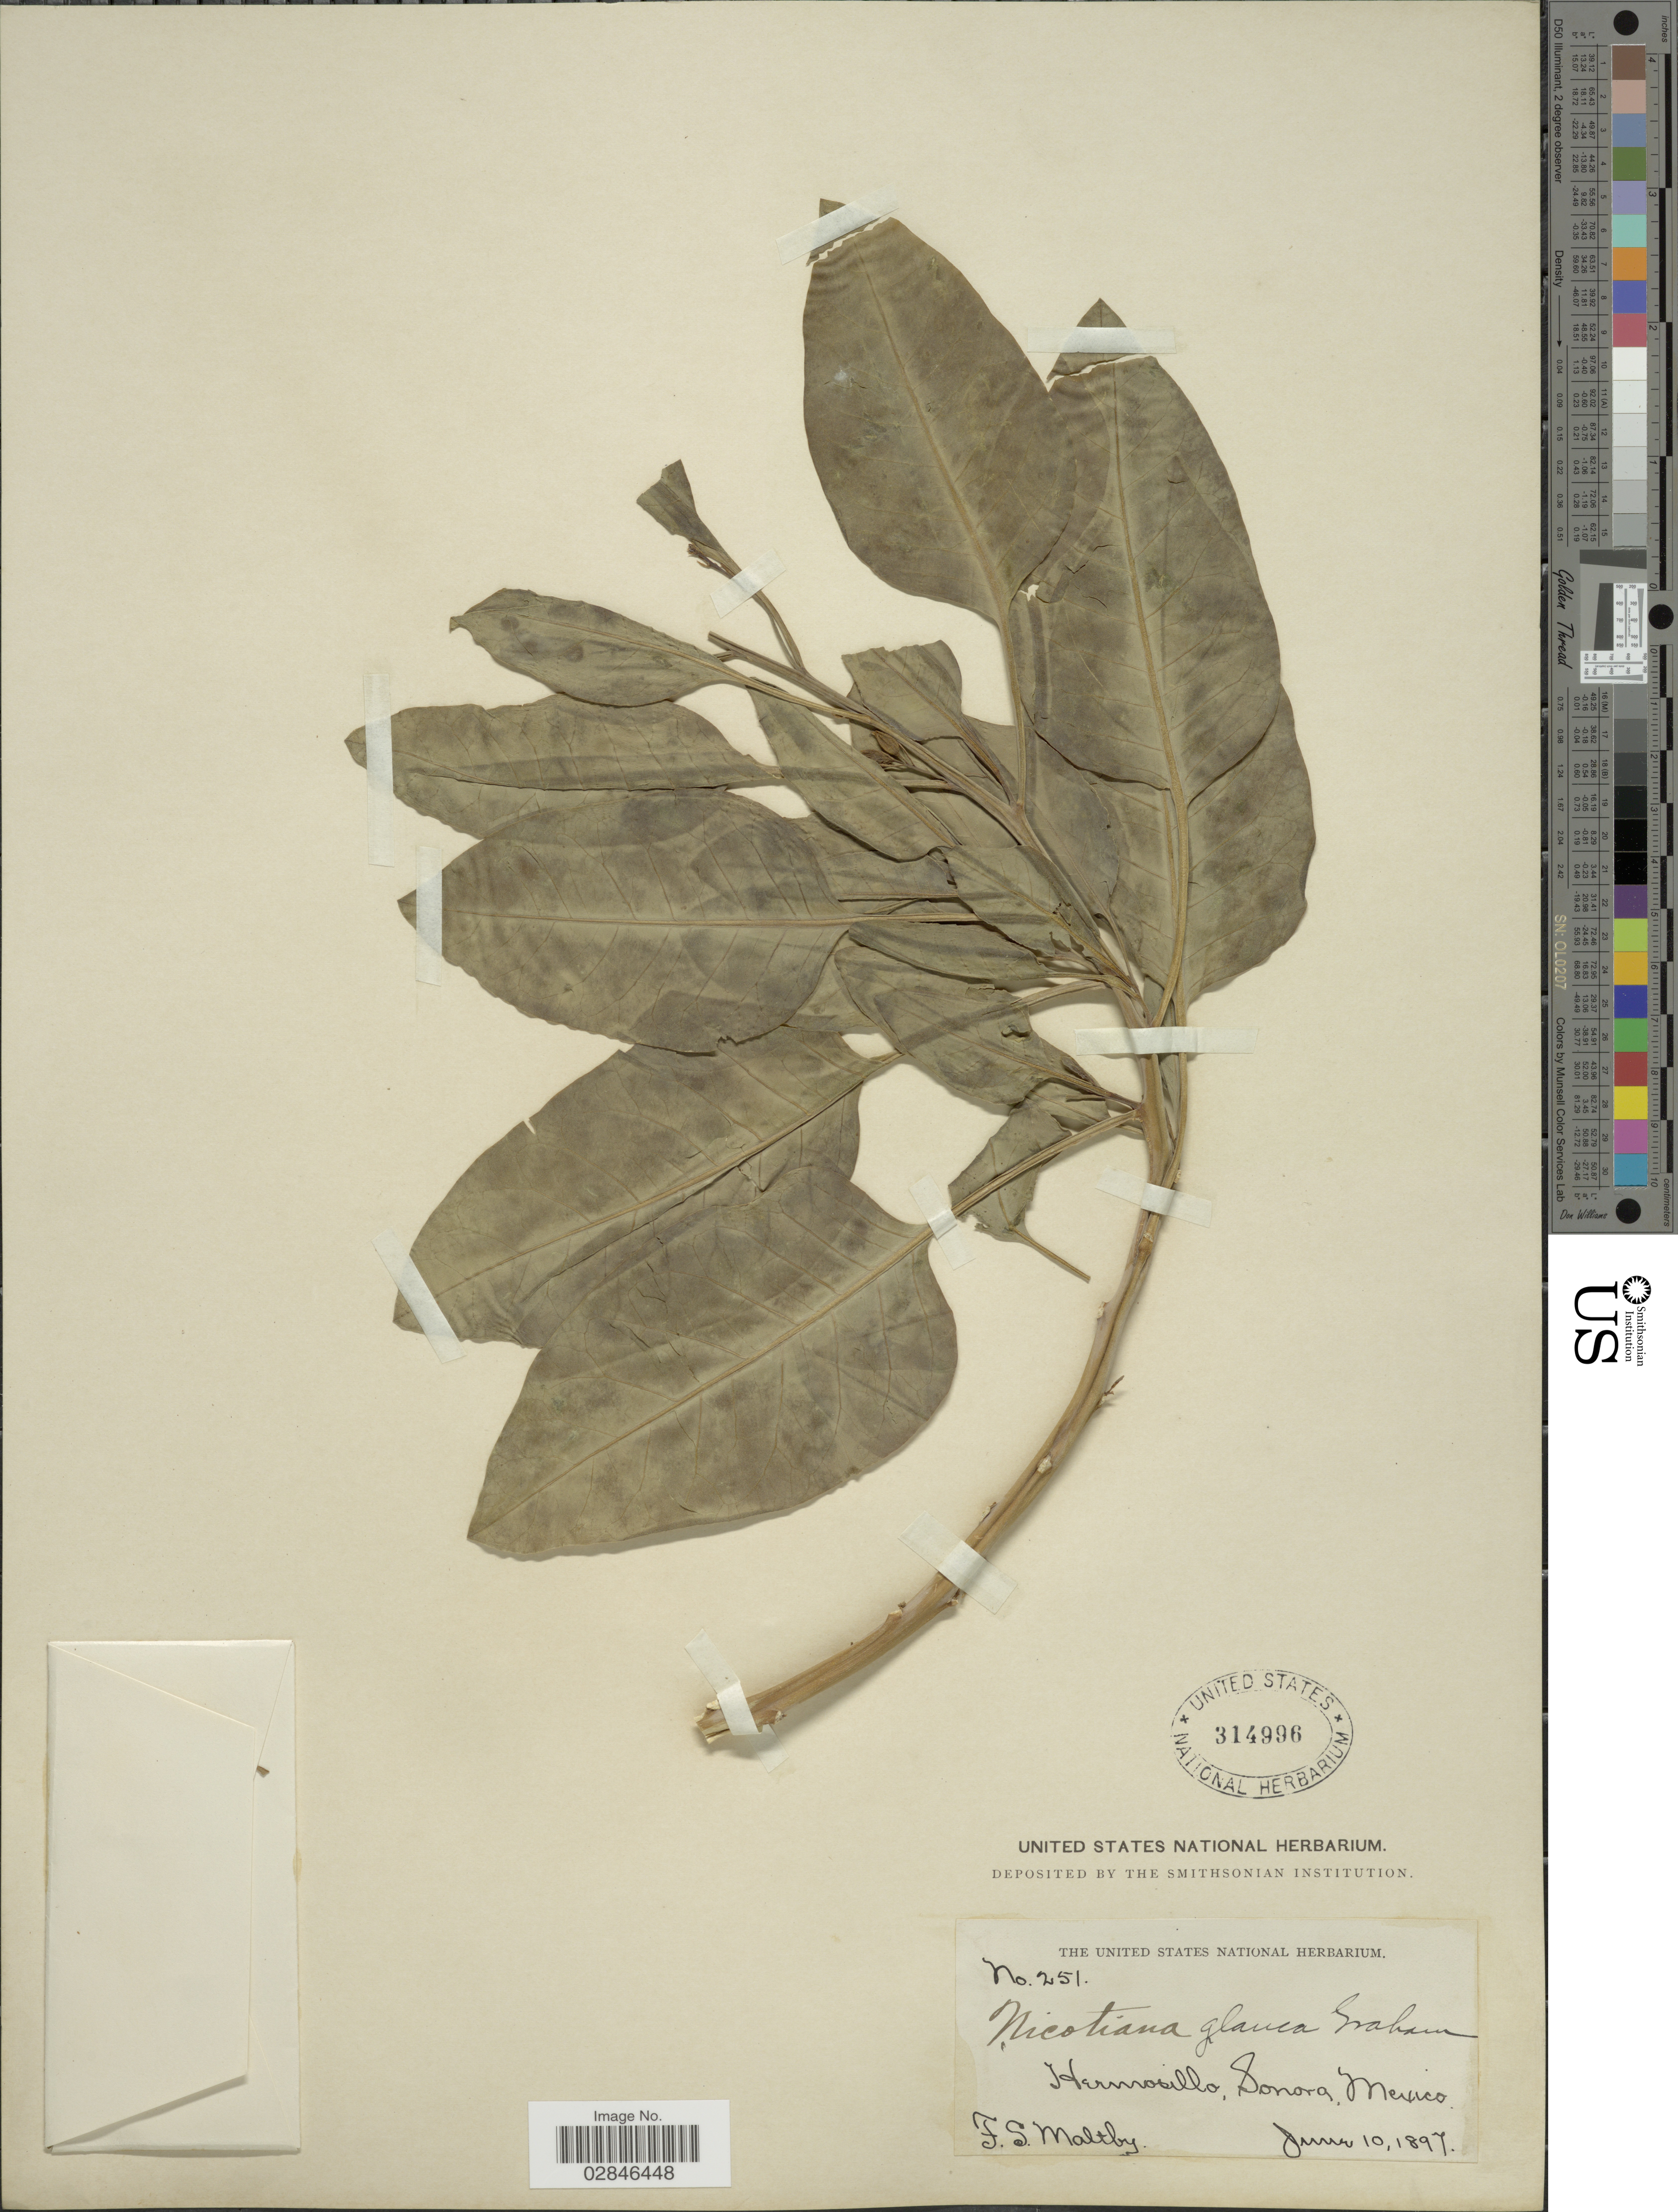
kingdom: Plantae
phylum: Tracheophyta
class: Magnoliopsida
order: Solanales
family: Solanaceae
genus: Nicotiana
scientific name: Nicotiana glauca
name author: Graham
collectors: F. S. Maltby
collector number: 251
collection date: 1897-06-10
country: Mexico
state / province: Sonora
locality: Hermosillo.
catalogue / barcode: US 314996